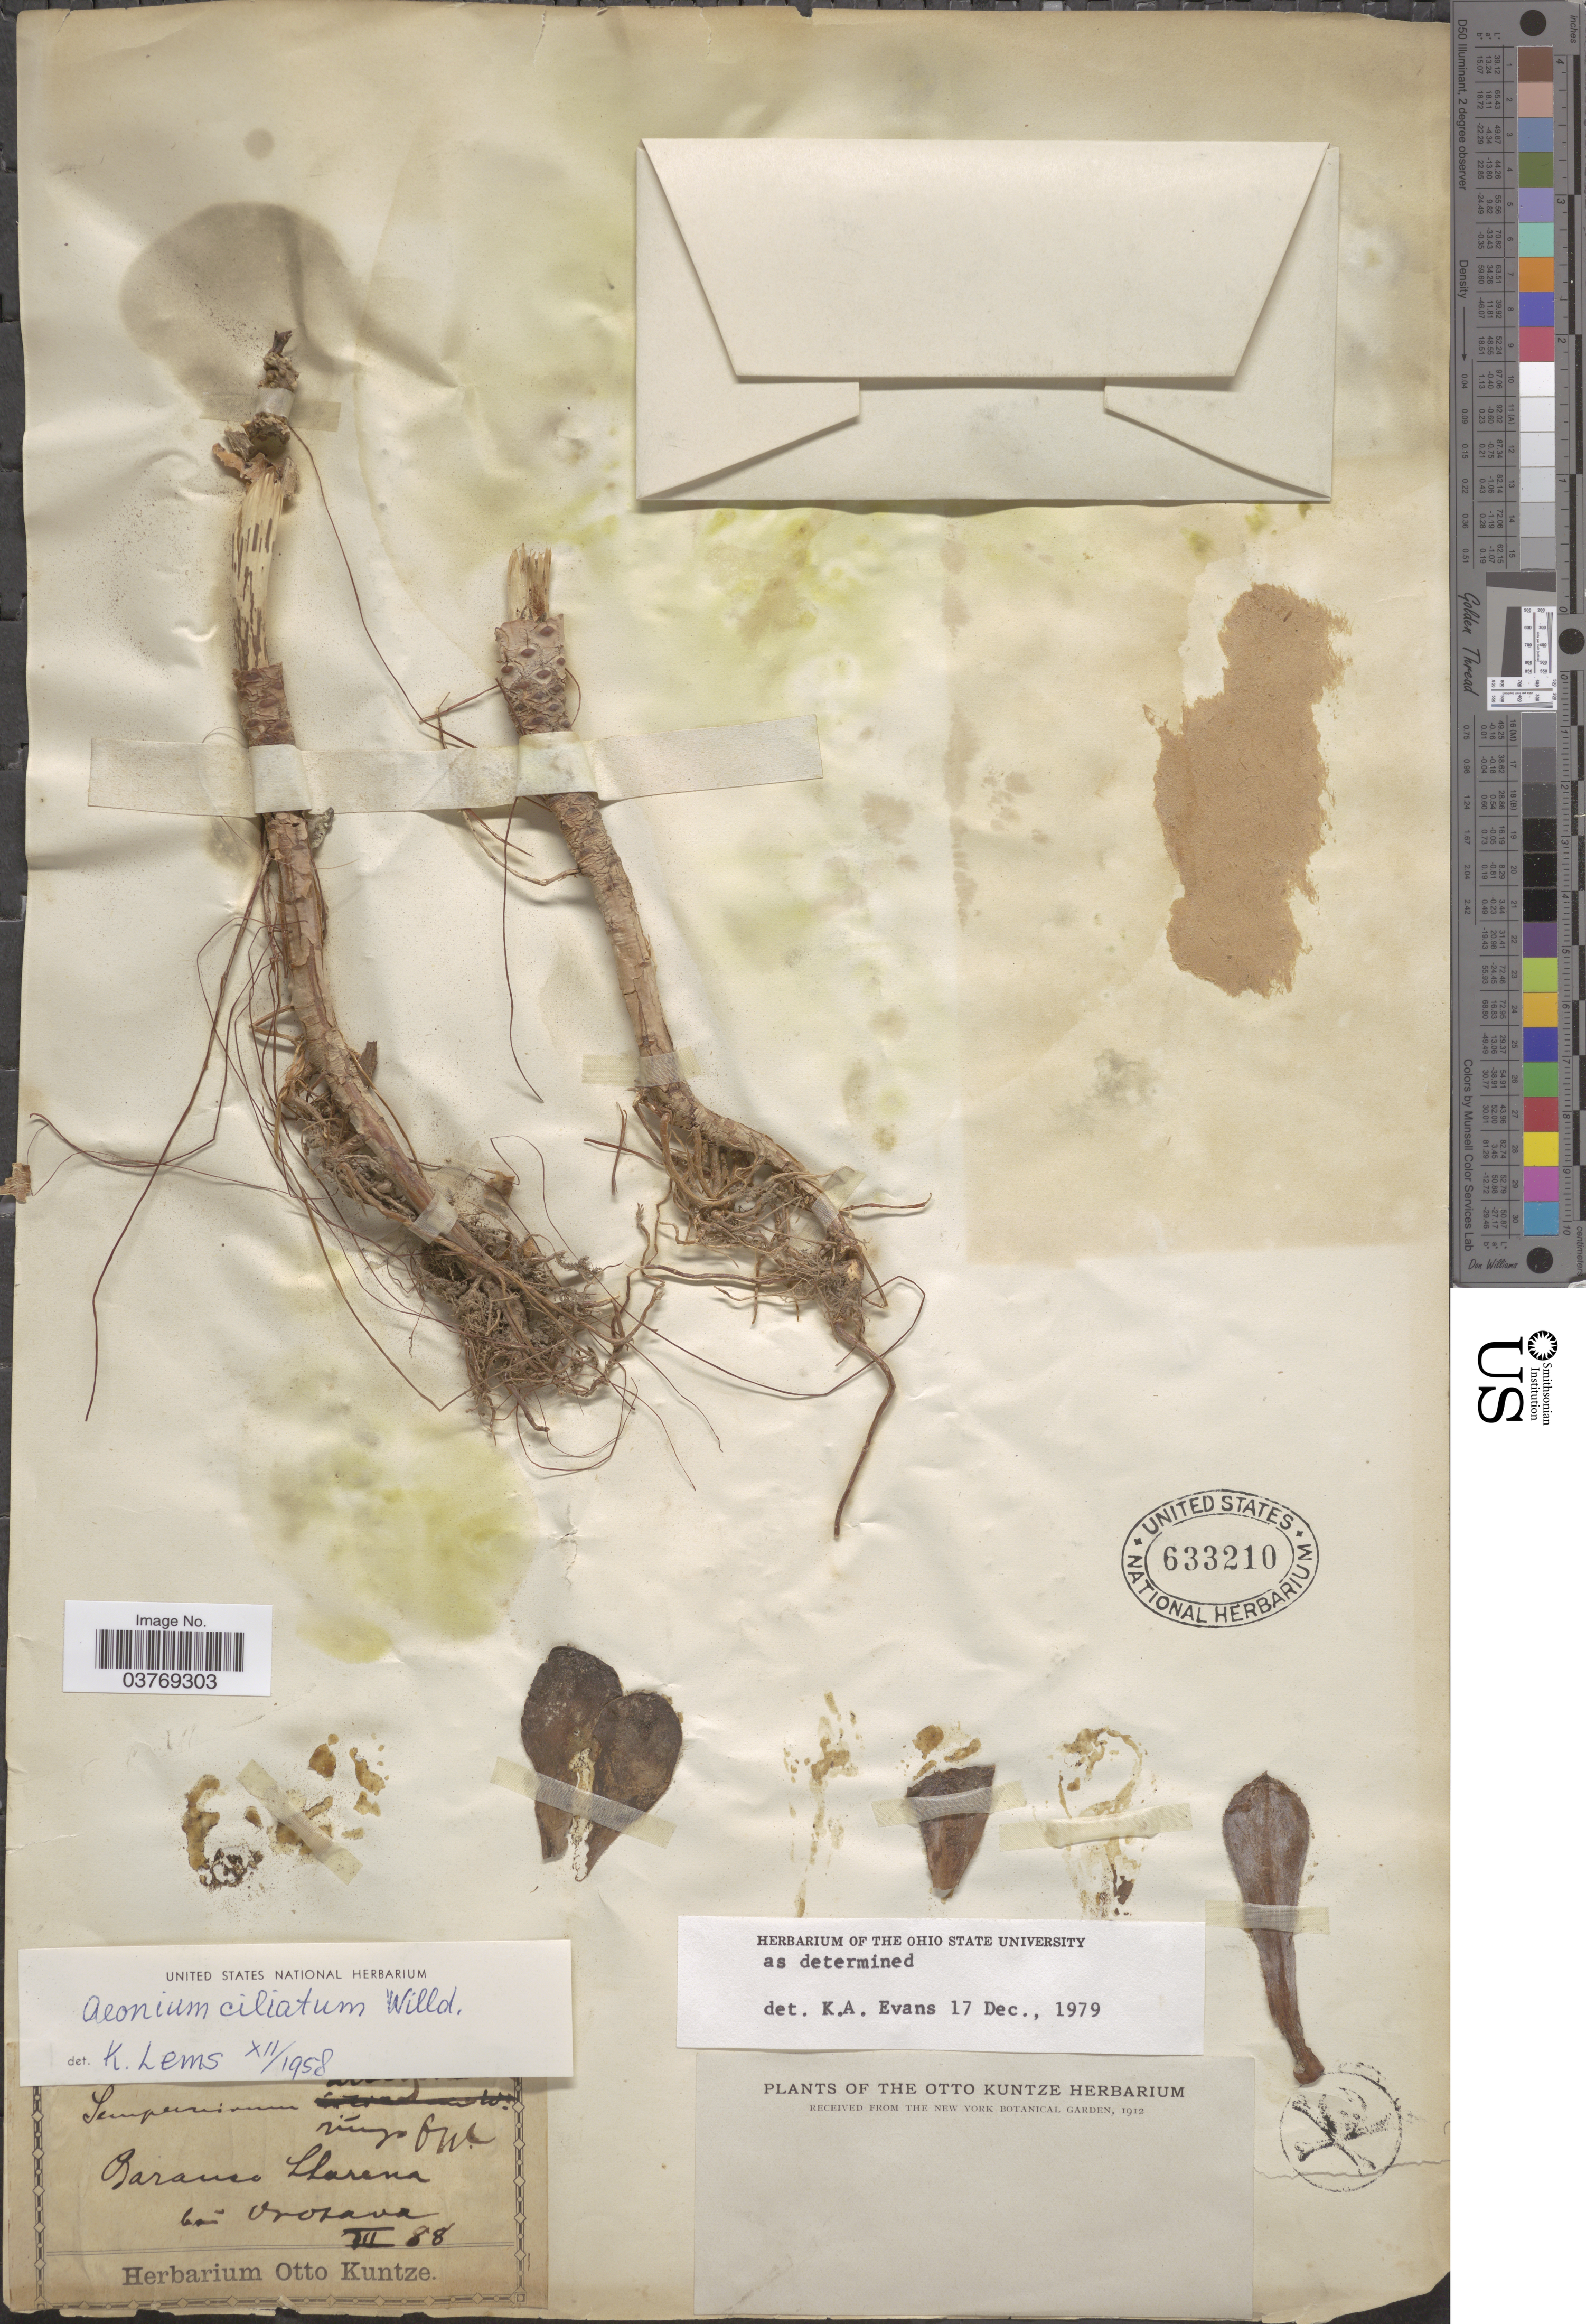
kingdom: Plantae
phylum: Tracheophyta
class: Magnoliopsida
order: Saxifragales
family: Crassulaceae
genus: Aeonium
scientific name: Aeonium ciliatum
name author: (Willd.) Webb & Berthel.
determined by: Evans, K.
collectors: ex herb. Otto Kuntze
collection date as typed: Transcribed d/m/y: /3/88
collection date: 1888-03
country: Spain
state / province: Canarias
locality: Paramo* Llarona* bi* Orotava.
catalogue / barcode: US 633210